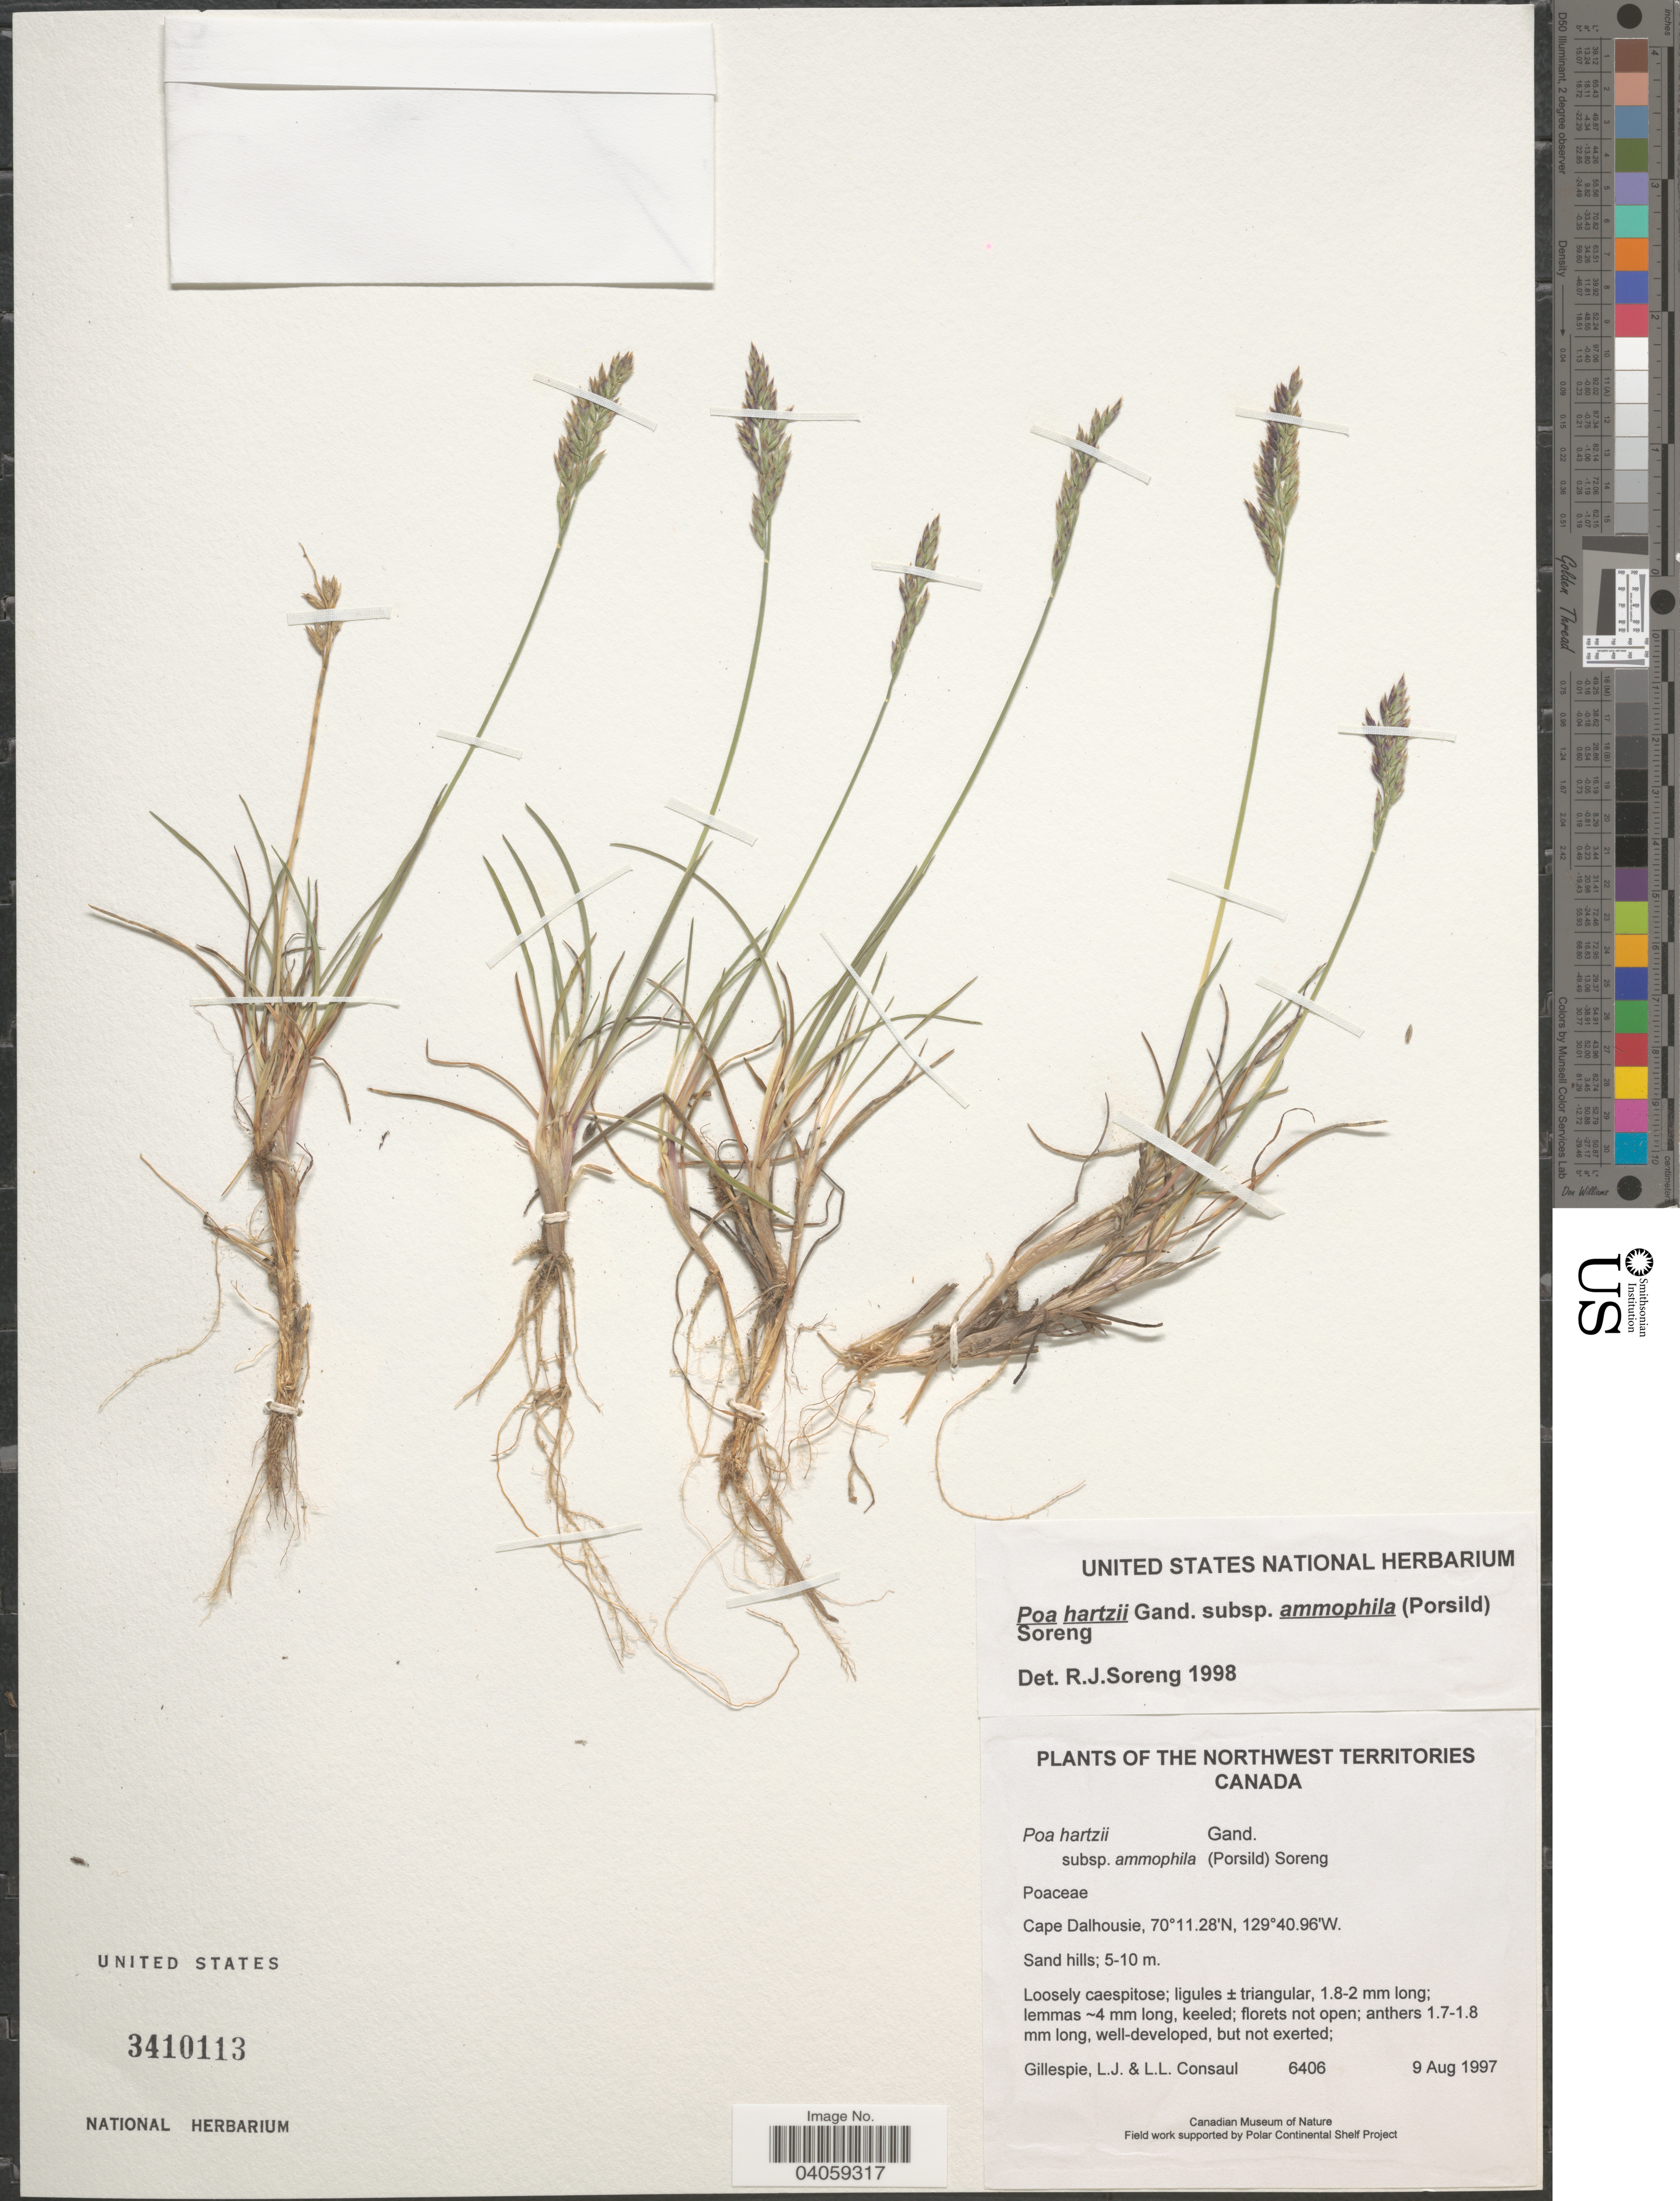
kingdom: Plantae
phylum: Tracheophyta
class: Liliopsida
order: Poales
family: Poaceae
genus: Poa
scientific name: Poa ammophila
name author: A.E. Porsild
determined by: Soreng, Robert J., Research Associate (BOT), Smithsonian Institution - National Museum of Natural History (UNITED STATES)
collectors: L. Gillespie & L. Consaul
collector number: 6406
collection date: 1997-08-09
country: Canada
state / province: Northwest Territories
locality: Cape Dalhousie.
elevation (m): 5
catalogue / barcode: US 3410113